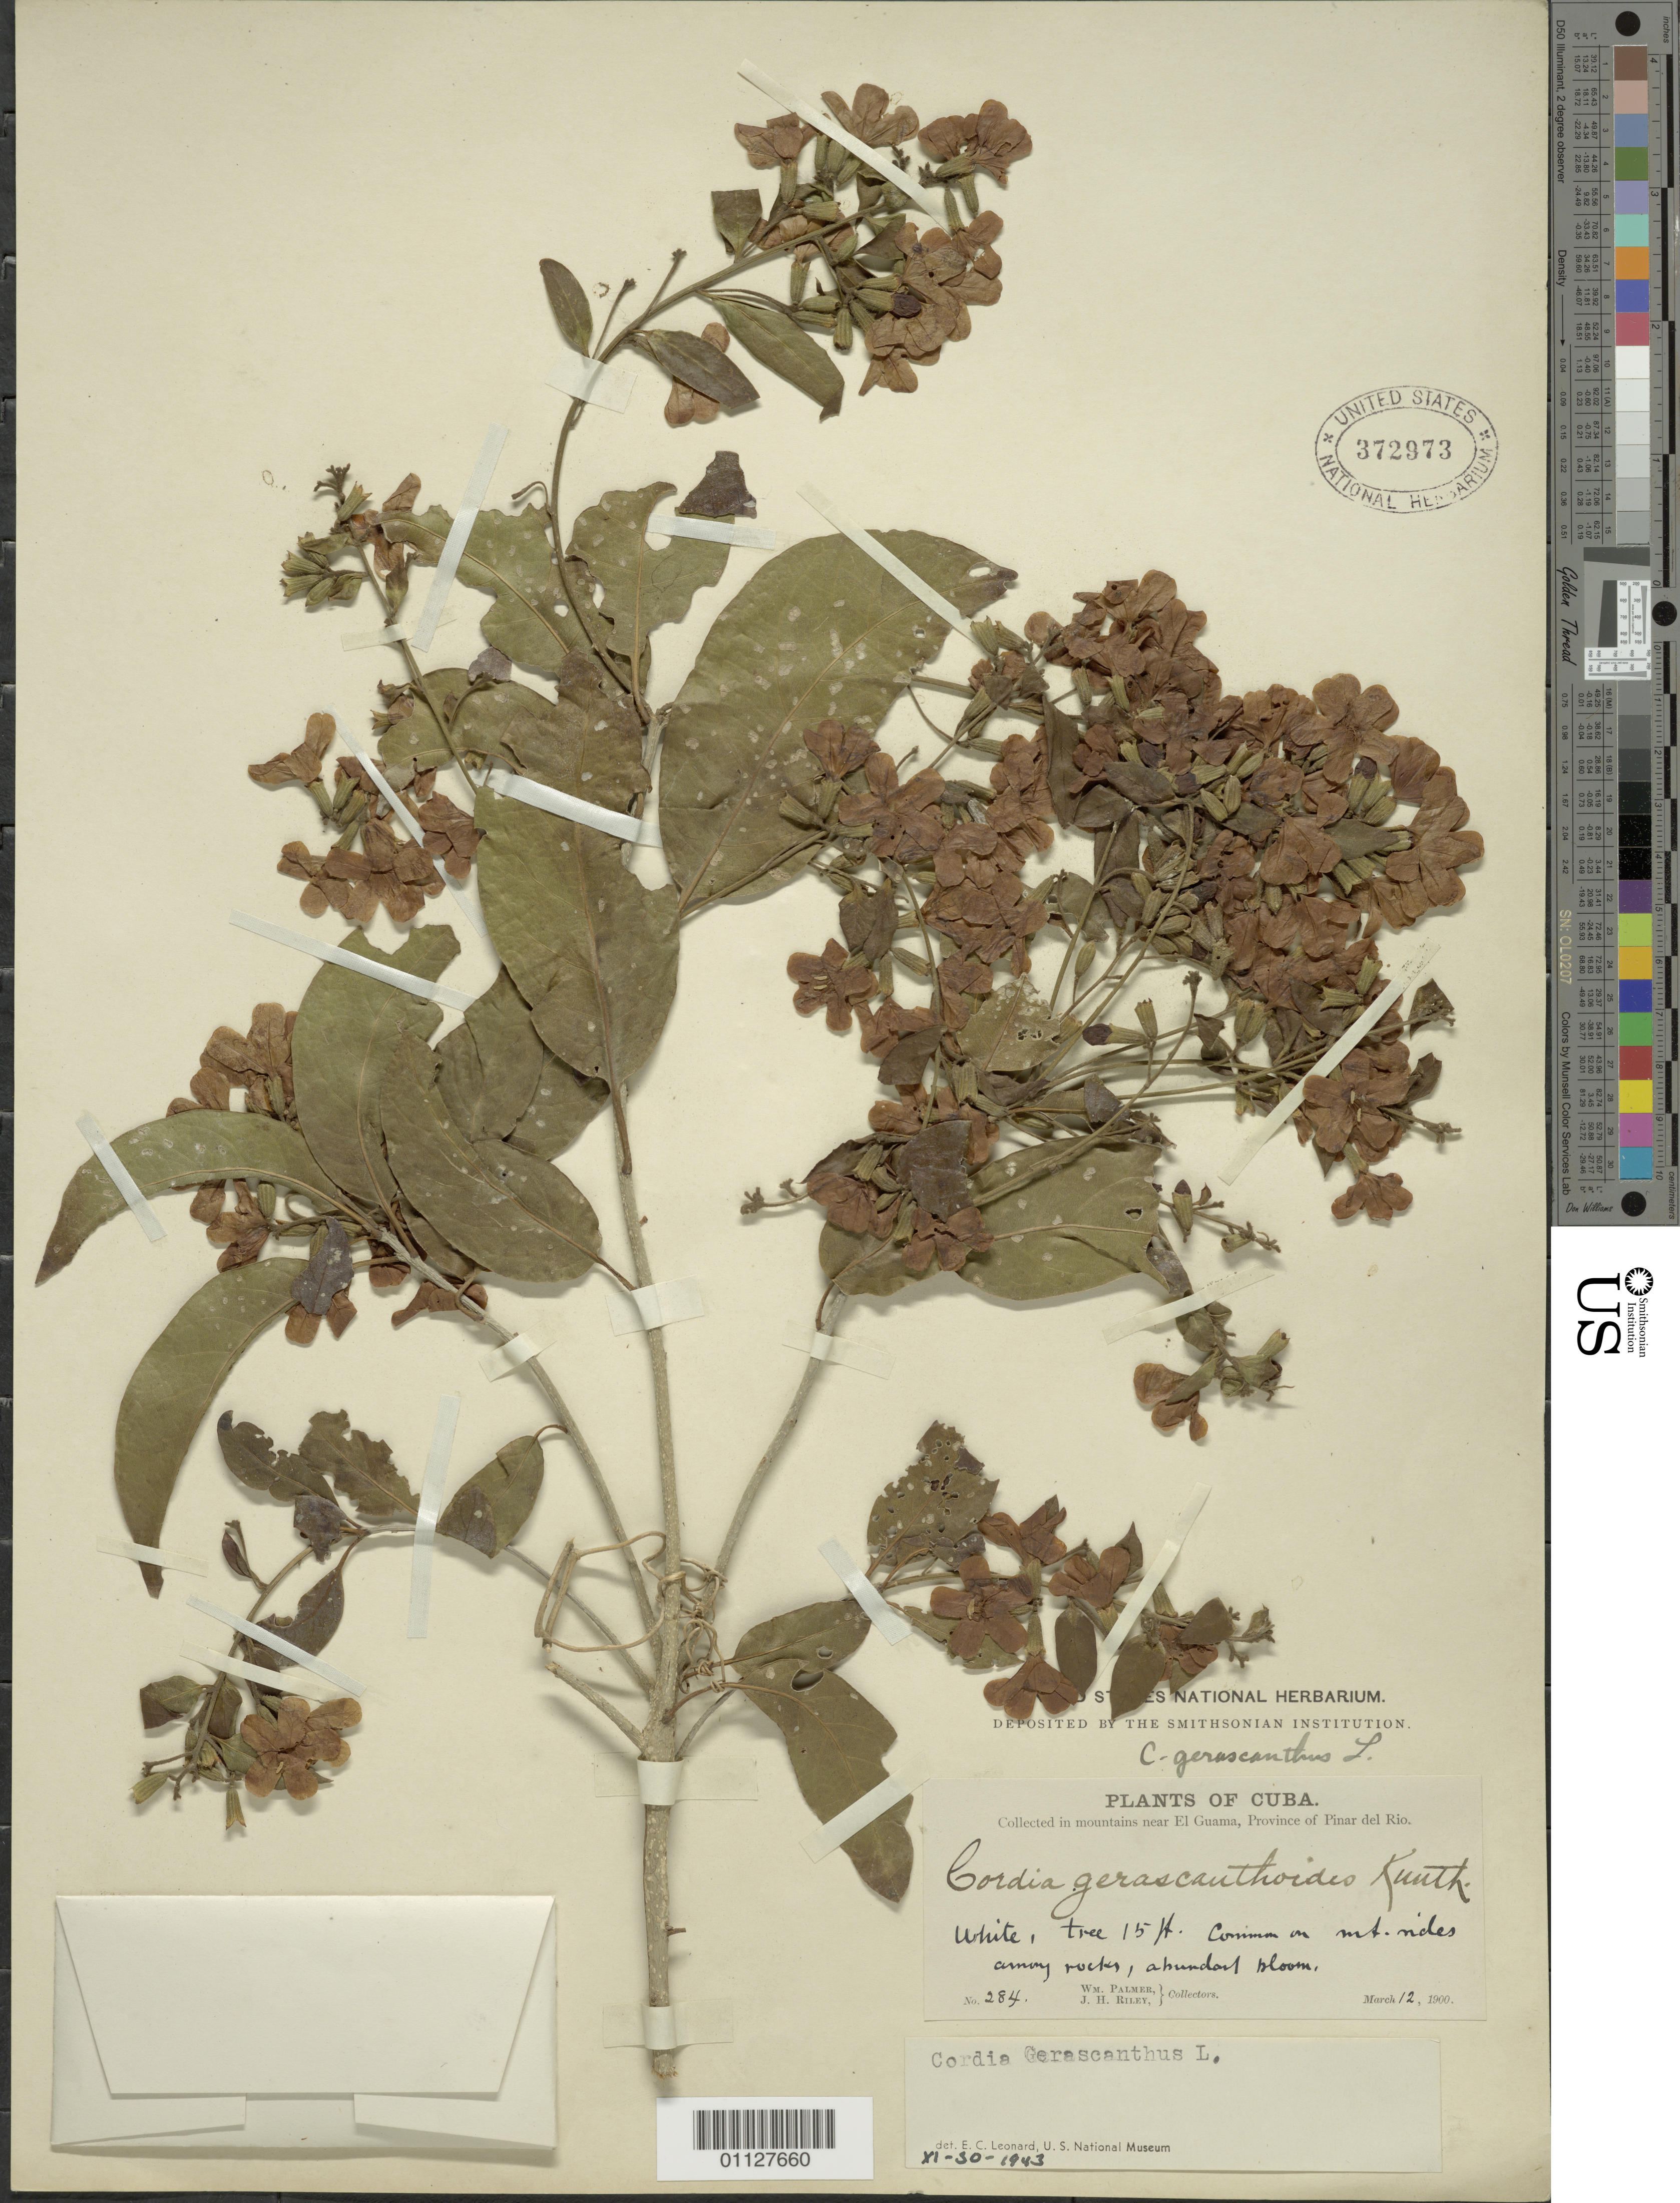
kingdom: Plantae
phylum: Tracheophyta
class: Magnoliopsida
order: Boraginales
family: Cordiaceae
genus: Cordia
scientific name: Cordia gerascanthus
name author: L.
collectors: W. Palmer & J. H. Riley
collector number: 284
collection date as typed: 12 Mar 1900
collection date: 1900-03-12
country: Cuba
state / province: Pinar del Rio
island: Cuba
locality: Collected in mountains near El Guama Among rocks Common on wet-sides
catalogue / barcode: US 372973